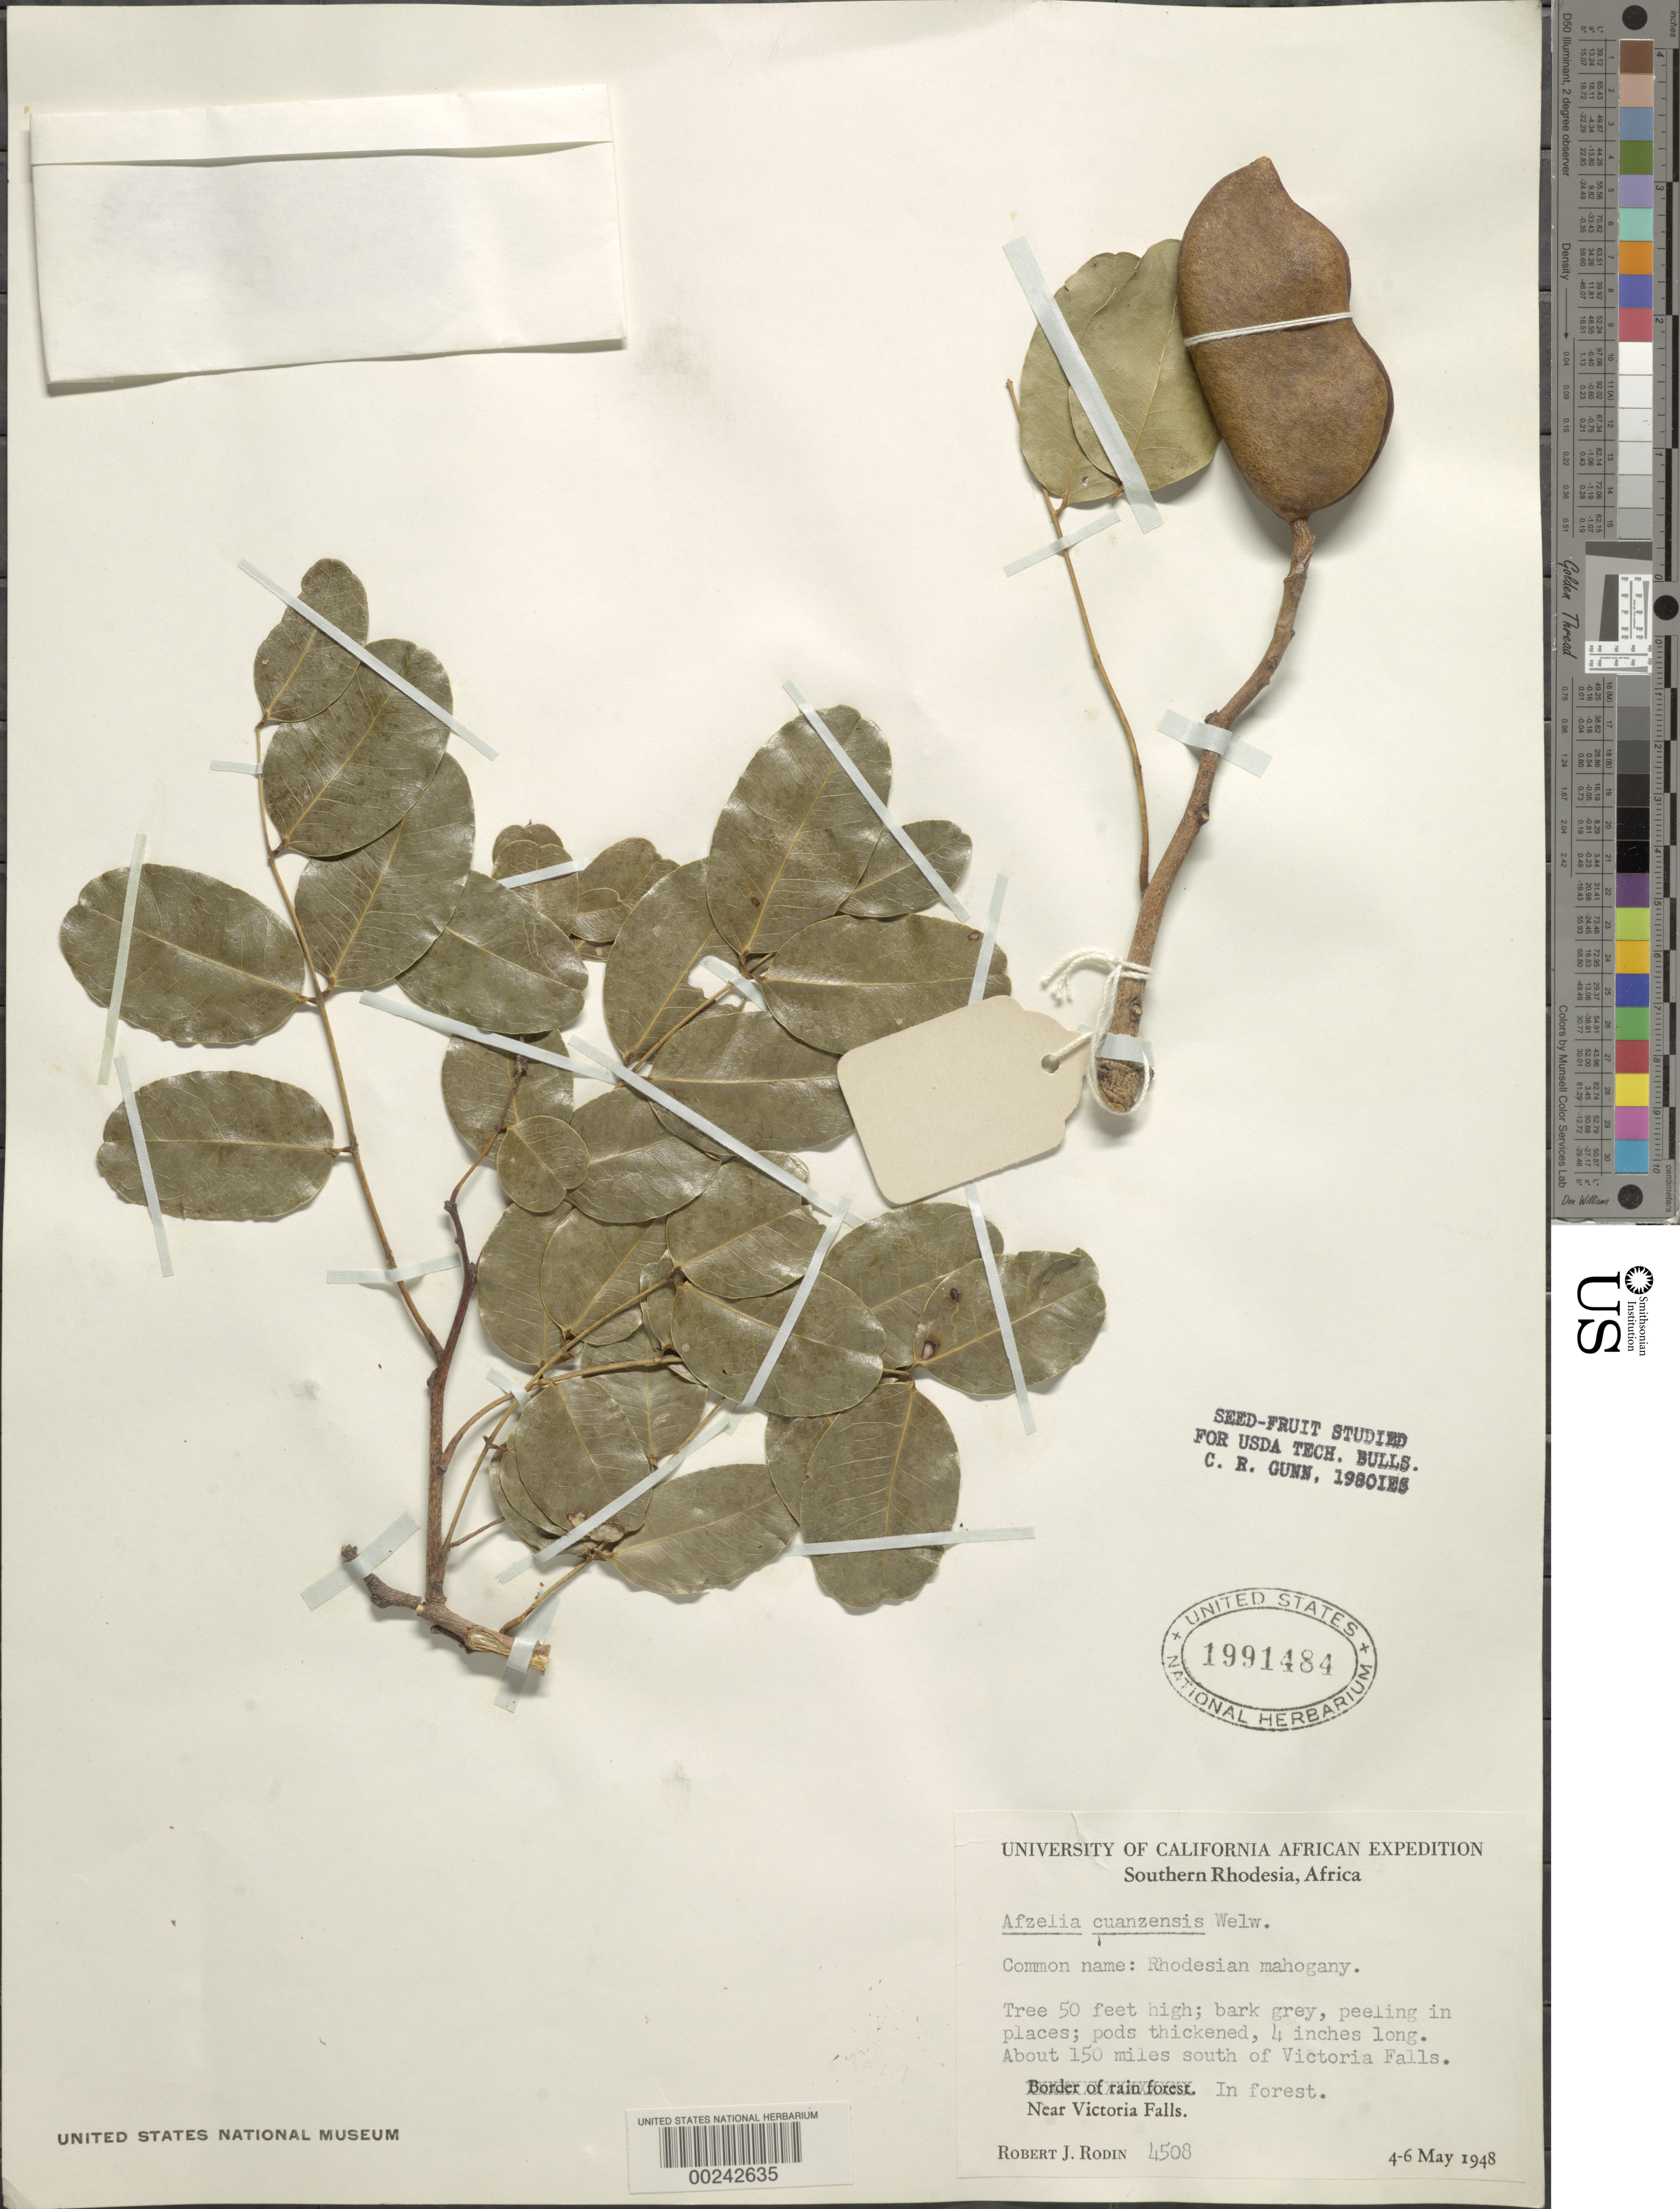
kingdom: Plantae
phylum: Tracheophyta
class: Magnoliopsida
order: Fabales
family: Fabaceae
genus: Afzelia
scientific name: Afzelia quanzensis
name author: Welw.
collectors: R. J. Rodin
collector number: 4508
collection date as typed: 04 May 1948 to 06 May 1948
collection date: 1948-05-04/1948-05-06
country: Zimbabwe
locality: About 150 mi s of victoria falls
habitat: In forest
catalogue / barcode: US 1991484